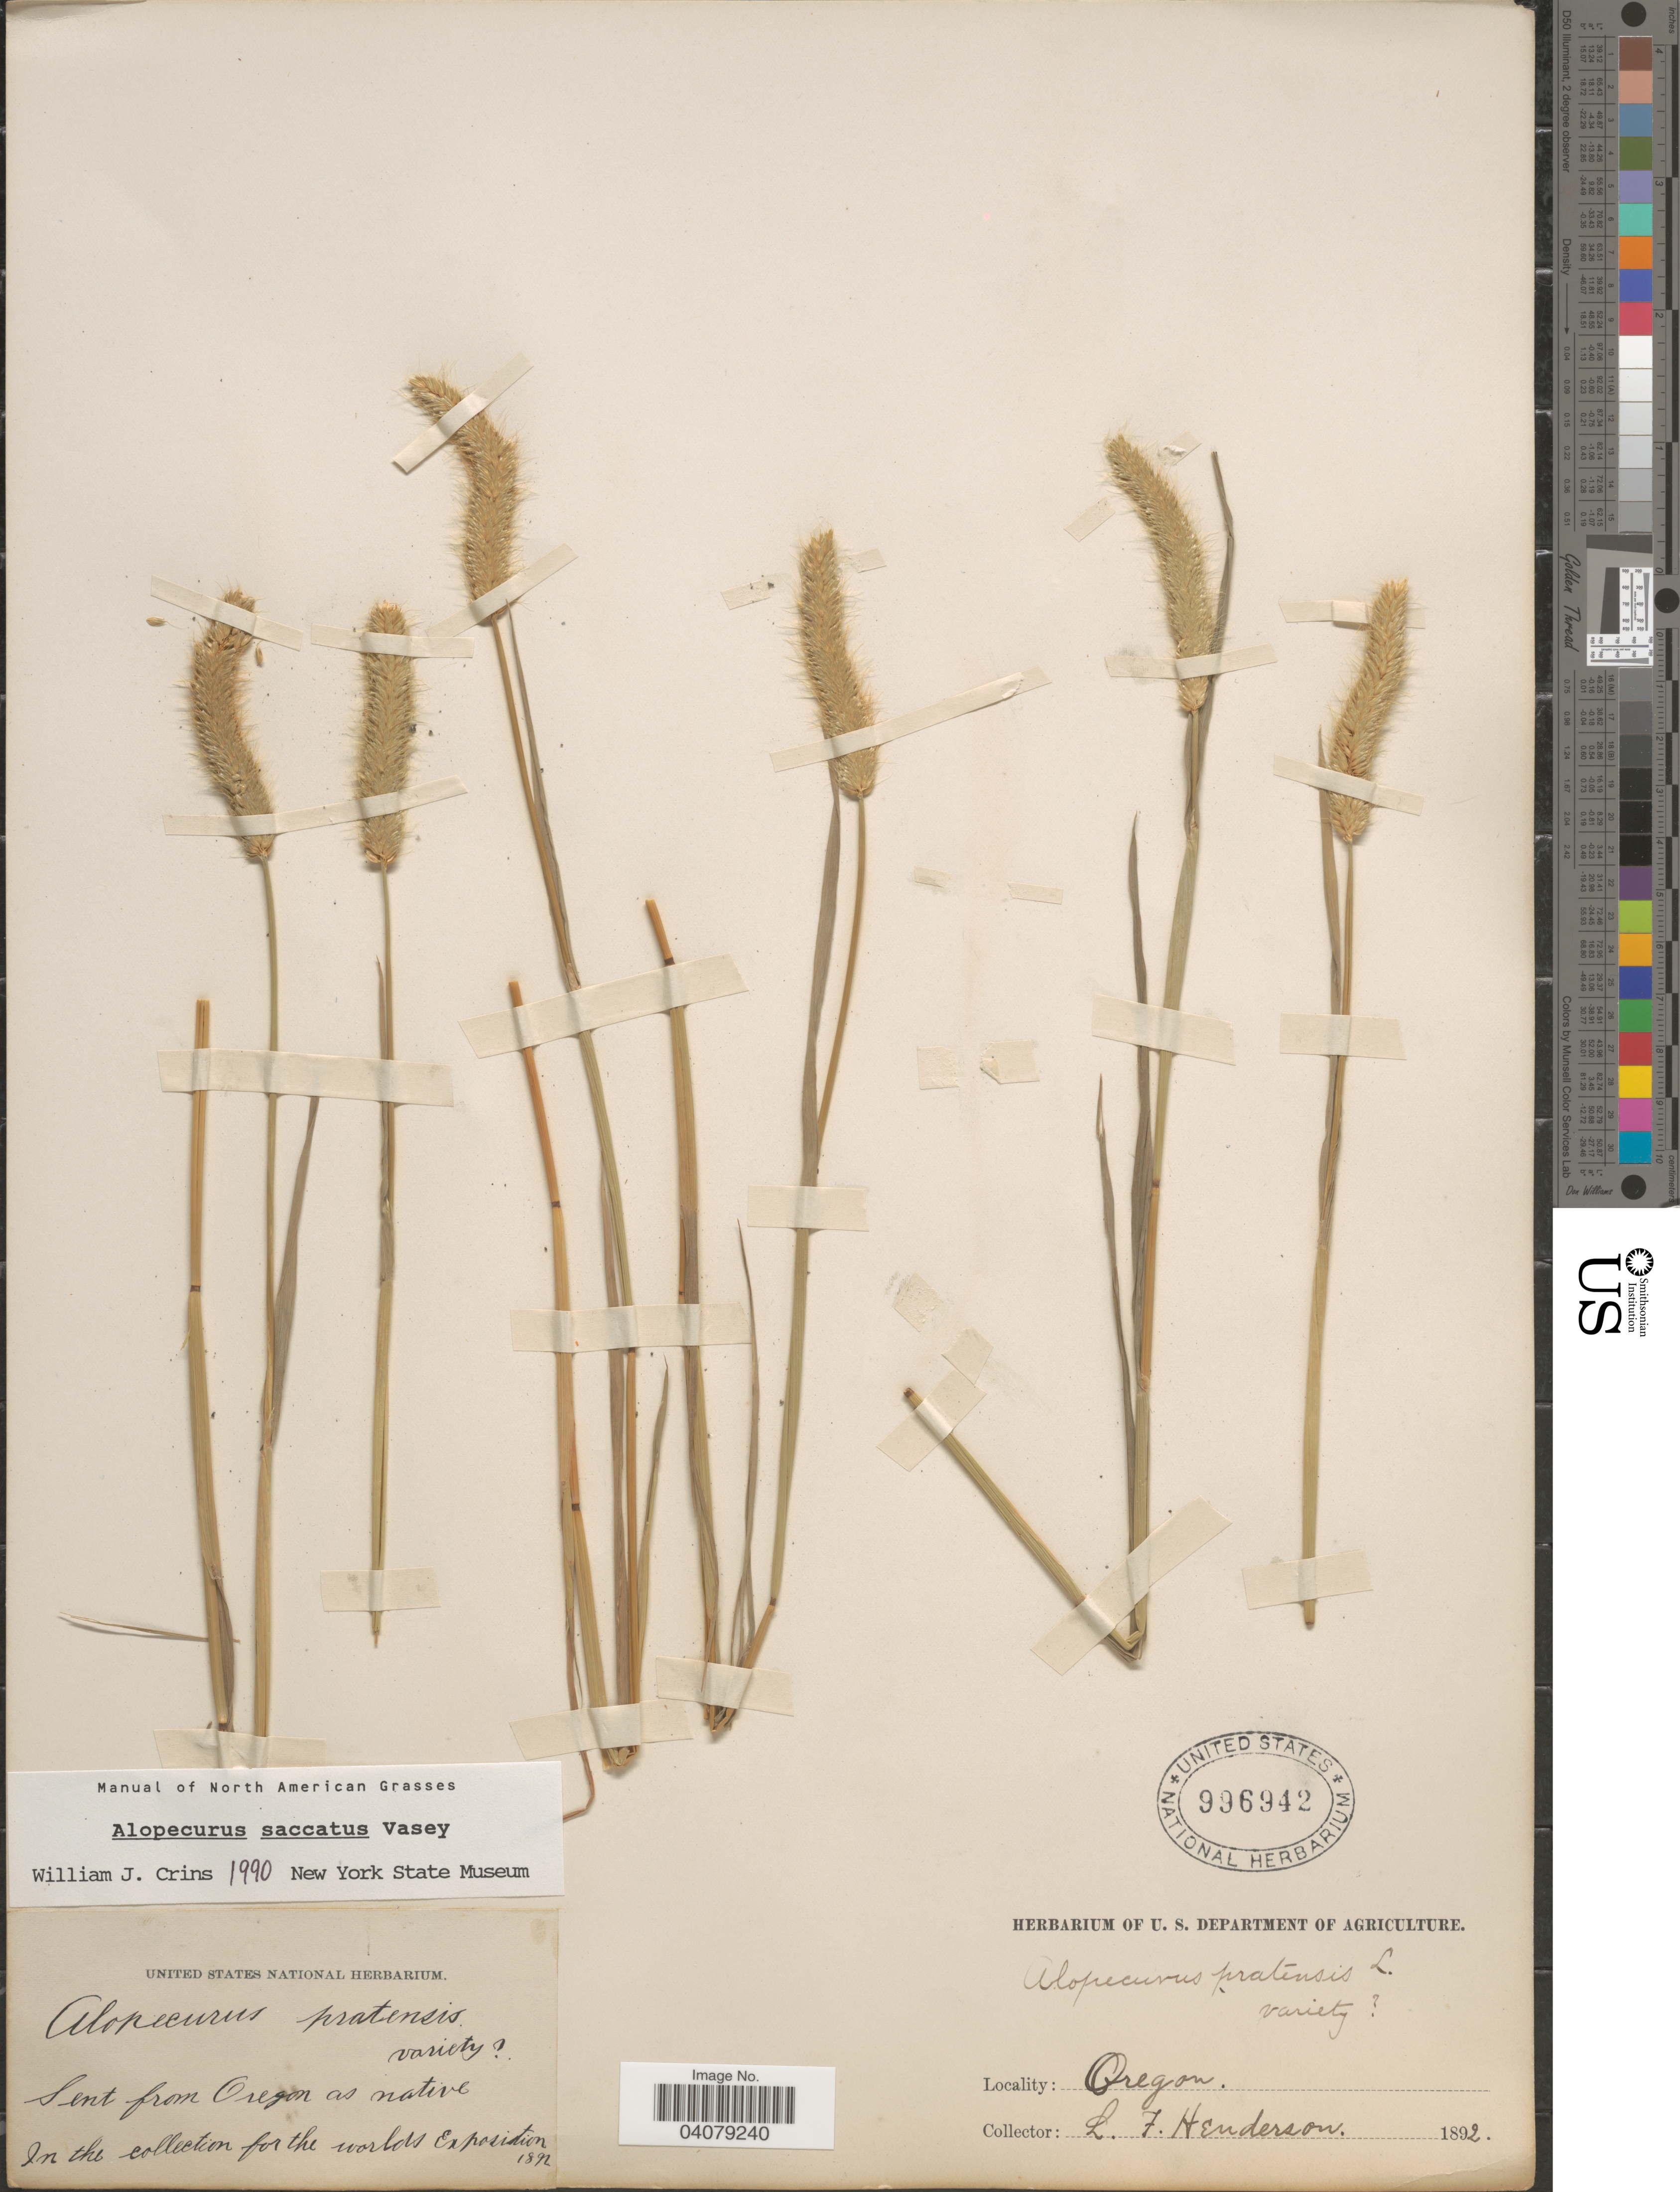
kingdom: Plantae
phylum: Tracheophyta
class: Liliopsida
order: Poales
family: Poaceae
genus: Alopecurus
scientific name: Alopecurus saccatus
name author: Vasey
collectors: L. Henderson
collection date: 1892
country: United States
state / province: Oregon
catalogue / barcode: US 996942